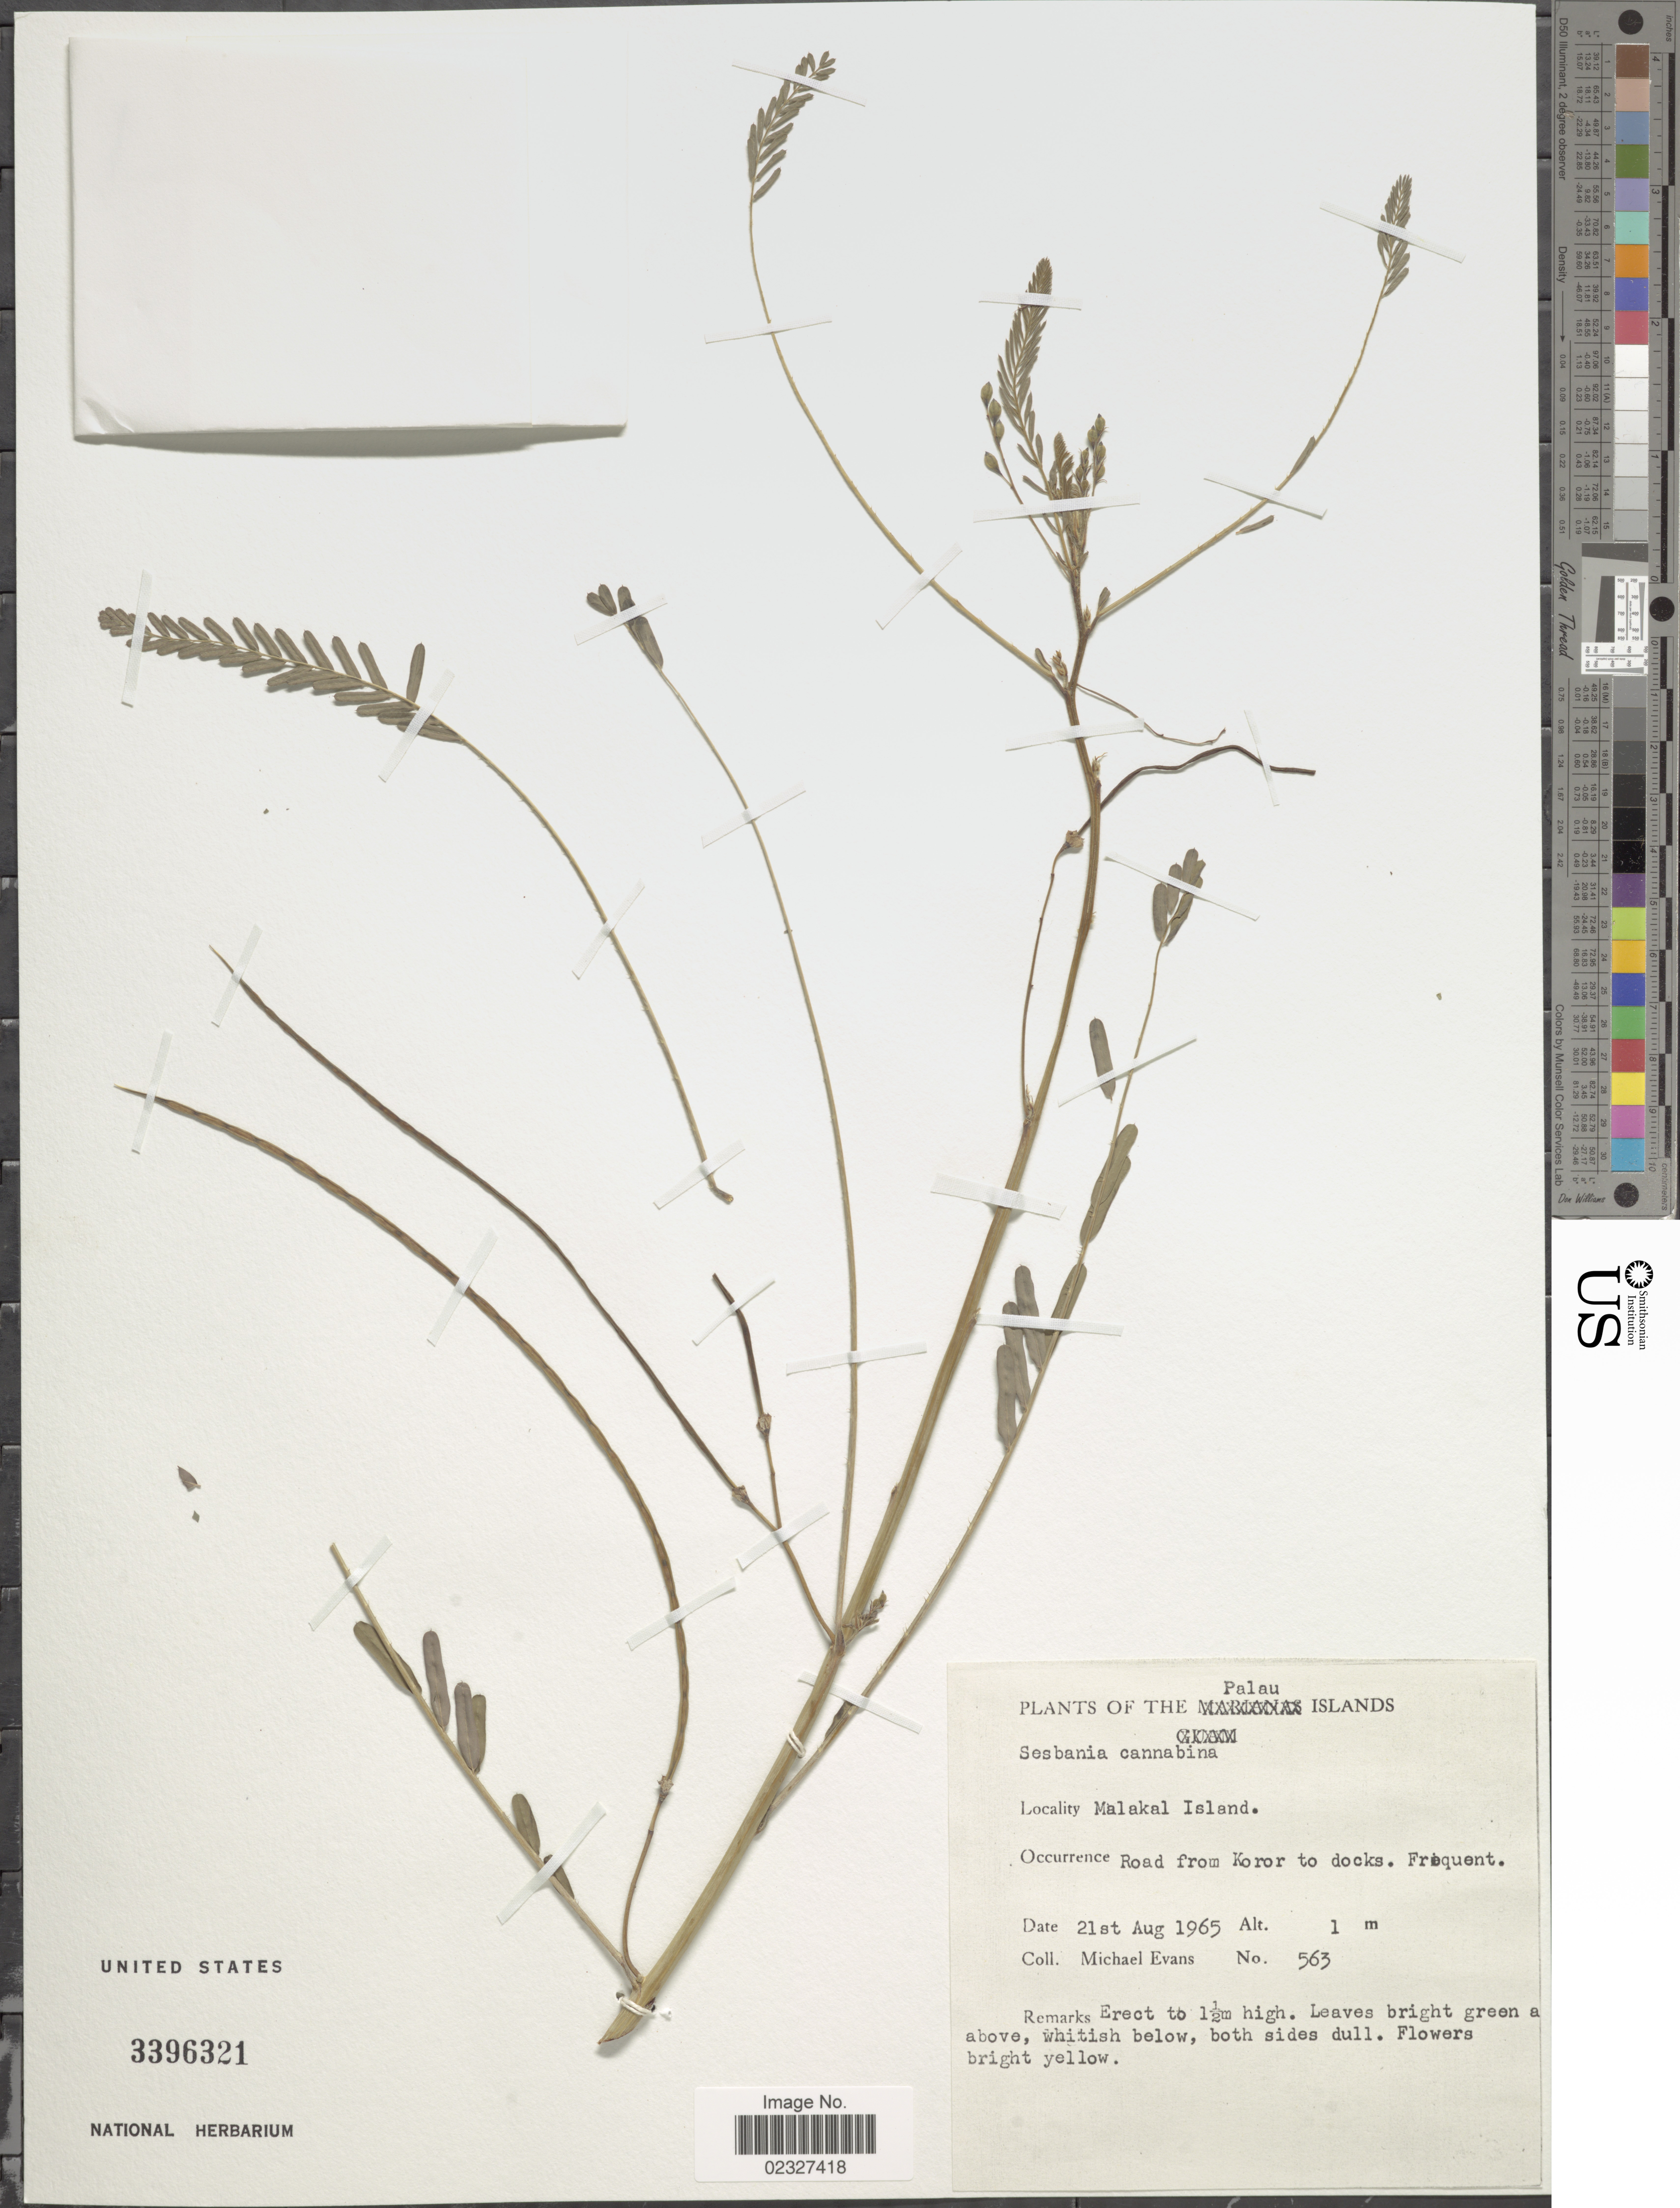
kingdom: Plantae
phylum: Tracheophyta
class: Magnoliopsida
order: Fabales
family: Fabaceae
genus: Sesbania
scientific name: Sesbania cannabina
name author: (Retz.) Poir.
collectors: M. Evans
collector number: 563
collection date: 1965-08-21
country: Palau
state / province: Koror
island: Ngemelachel [Malakal]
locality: Palau Islands, Malakal Island, Road from Koror to docks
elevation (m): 1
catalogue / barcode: US 3396321